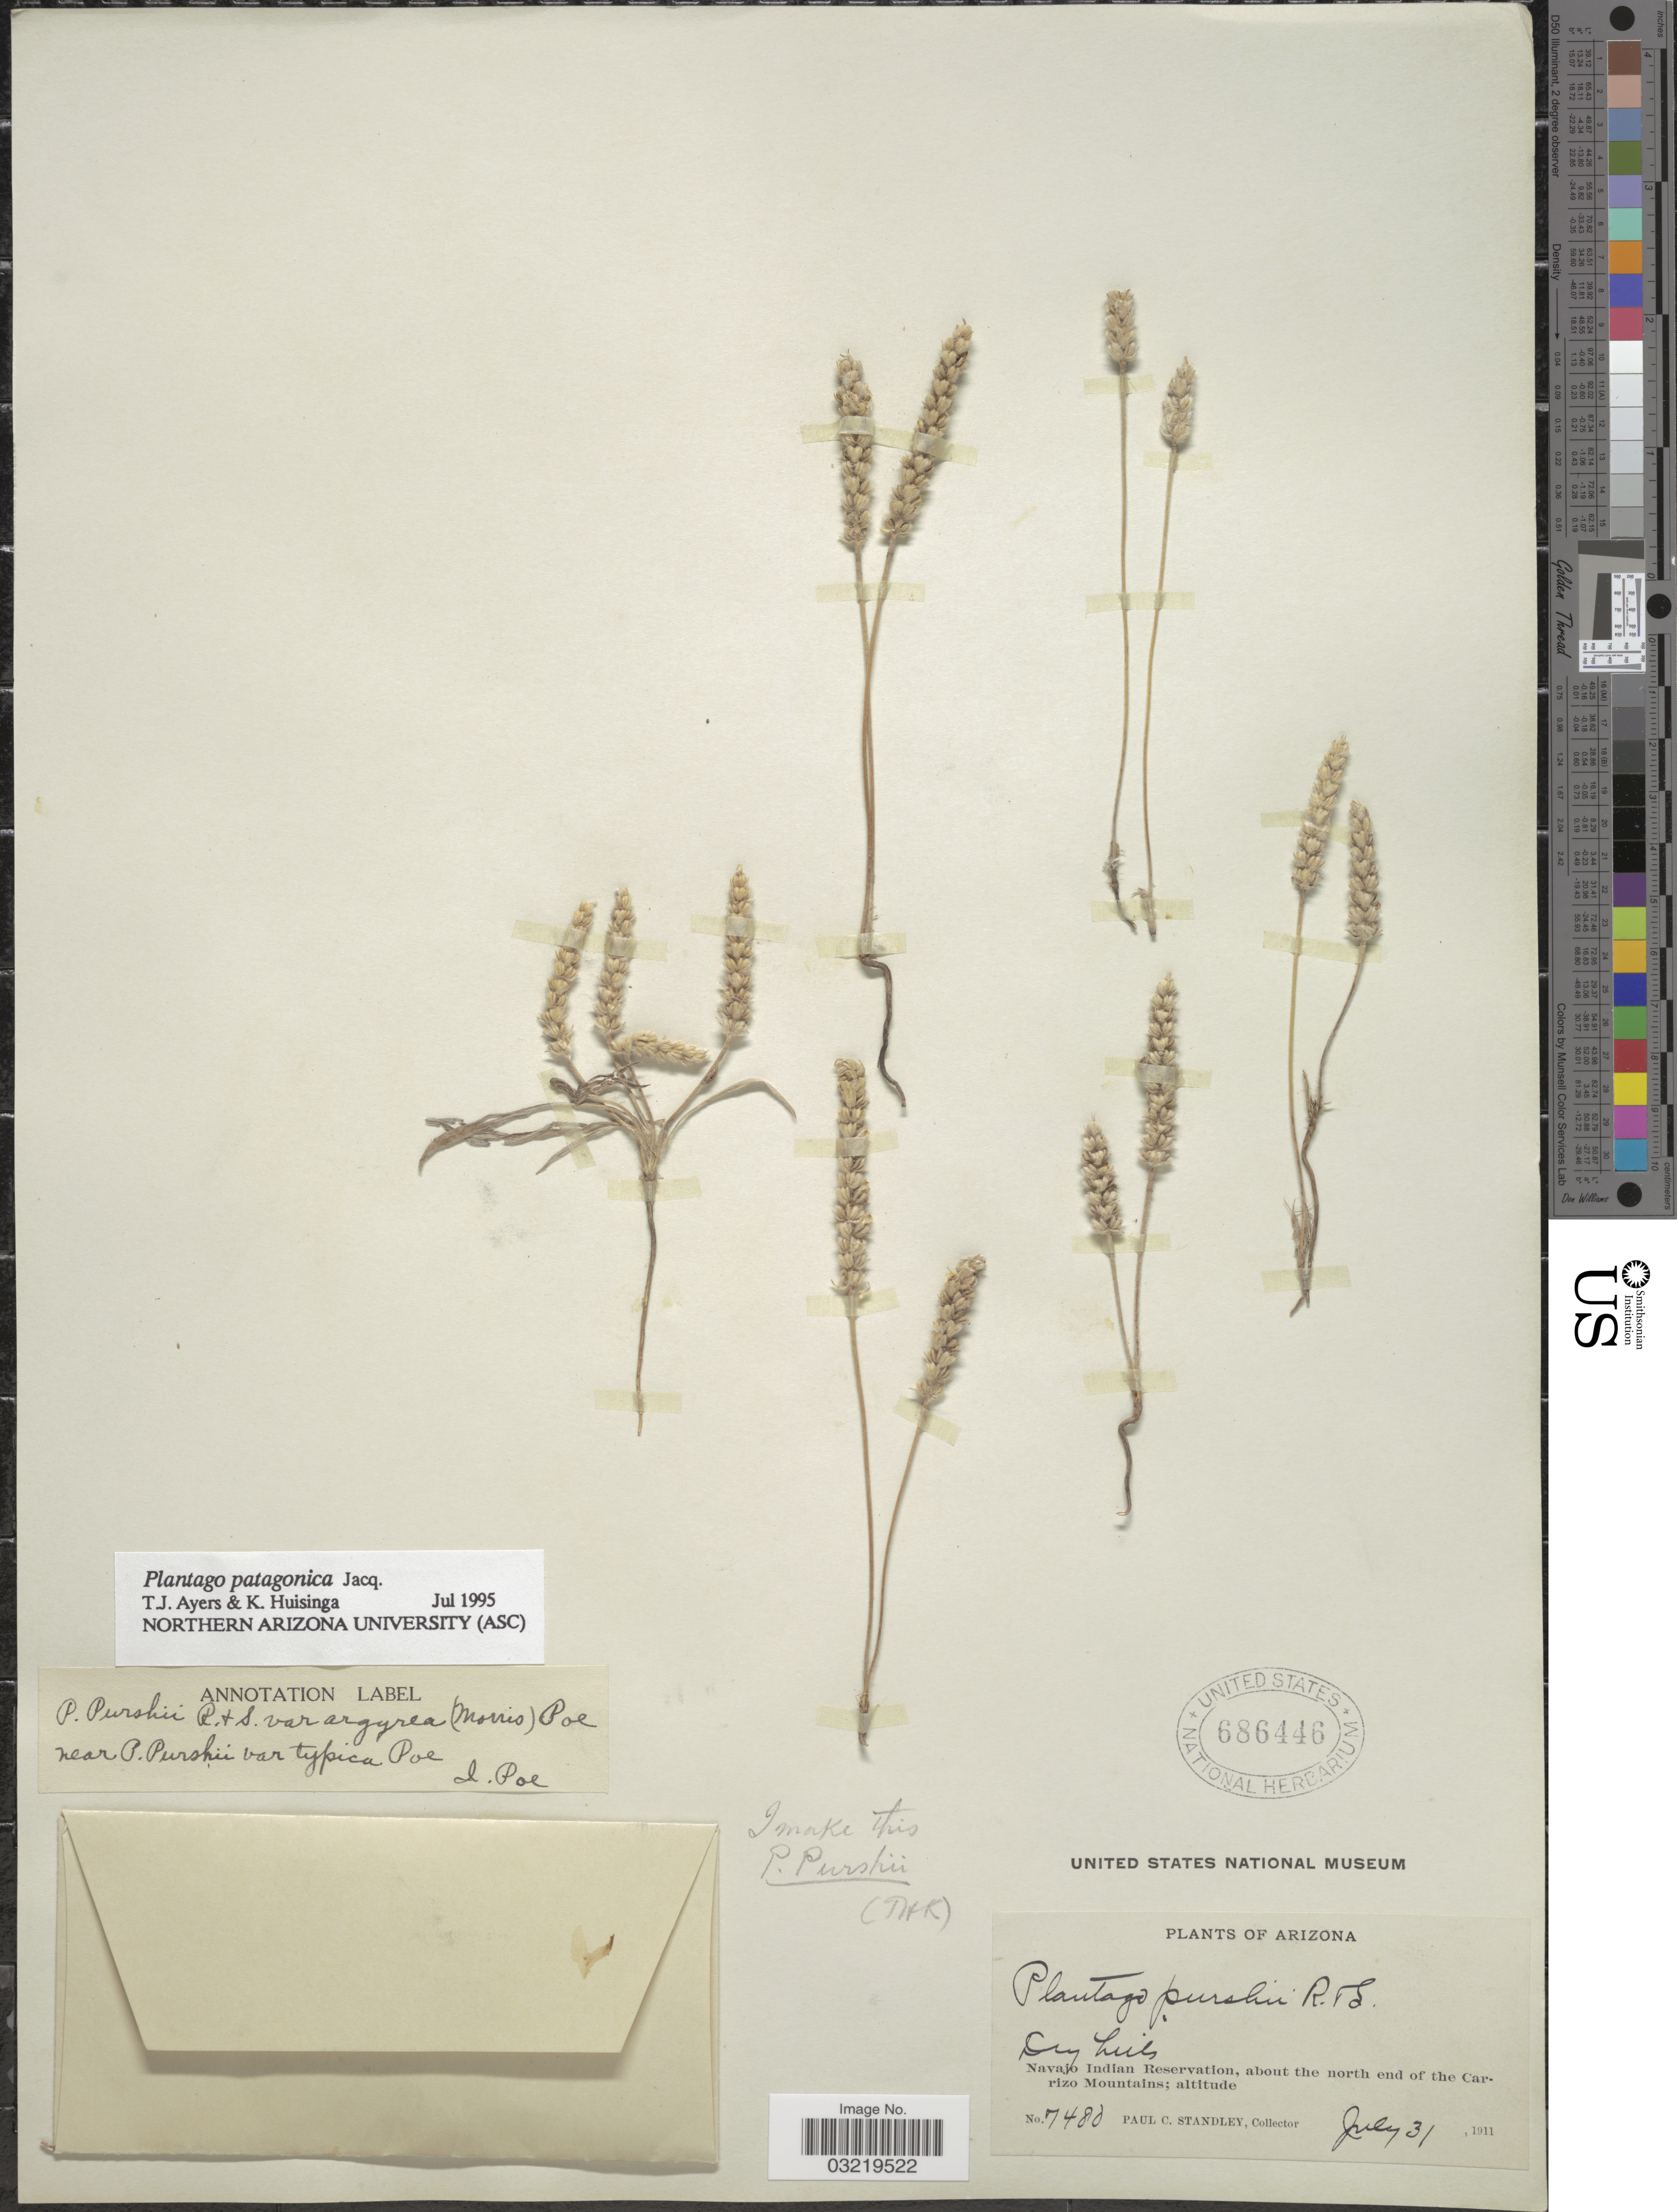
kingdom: Plantae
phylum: Tracheophyta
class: Magnoliopsida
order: Lamiales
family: Plantaginaceae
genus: Plantago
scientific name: Plantago patagonica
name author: Jacq.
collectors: P. C. Standley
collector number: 7488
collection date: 1911-07-31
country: United States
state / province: Arizona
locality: Navajo Indian Reservation, about the north end of the Carrizo Mountains.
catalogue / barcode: US 686446